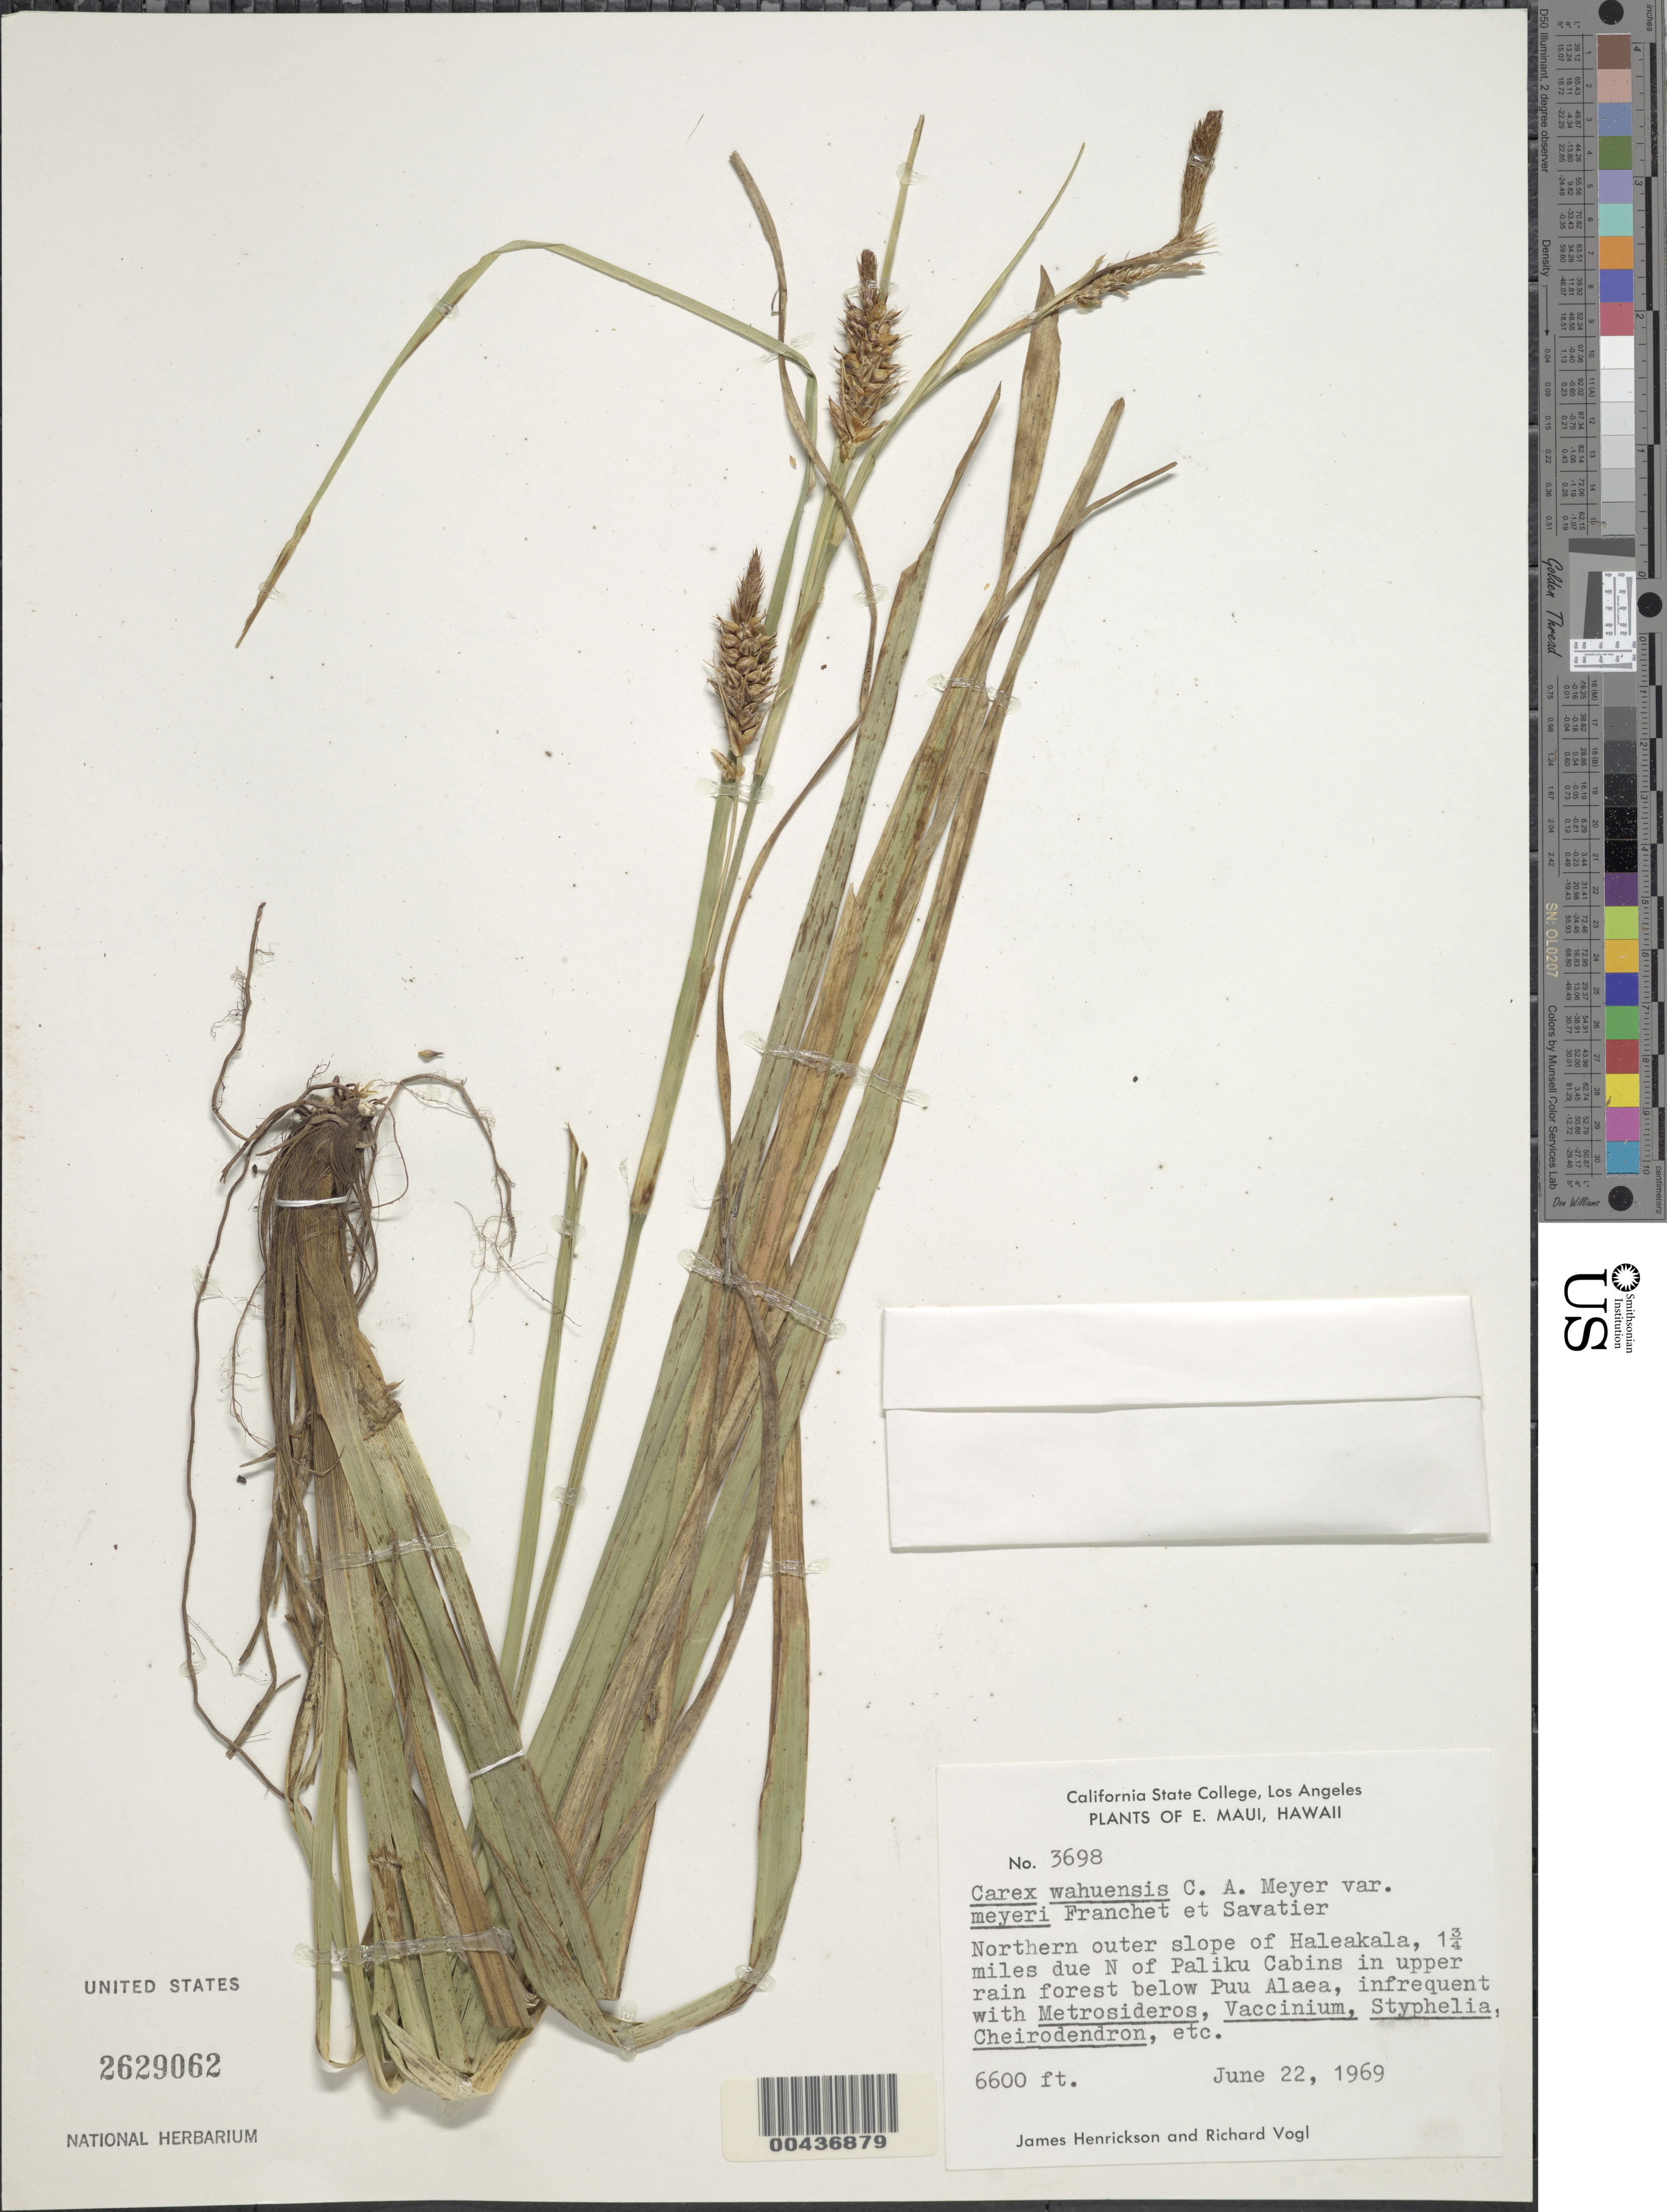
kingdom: Plantae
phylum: Tracheophyta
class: Liliopsida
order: Poales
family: Cyperaceae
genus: Carex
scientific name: Carex wahuensis subsp. wahuensis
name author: C.A. Mey.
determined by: Wagner, W. L., (BOT), Smithsonian Institution - National Museum of Natural History (UNITED STATES)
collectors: J. S. Henrickson & R. Vogl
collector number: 3698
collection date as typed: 22 Jun 1969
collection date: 1969-06-22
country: United States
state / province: Hawaii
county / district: Maui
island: Maui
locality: East Maui: N outer slope of Haleakala, 1 3/4 miles due N of Paliku Cabins in upper rain forest below Puu Alaea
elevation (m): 2012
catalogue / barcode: US 2629062